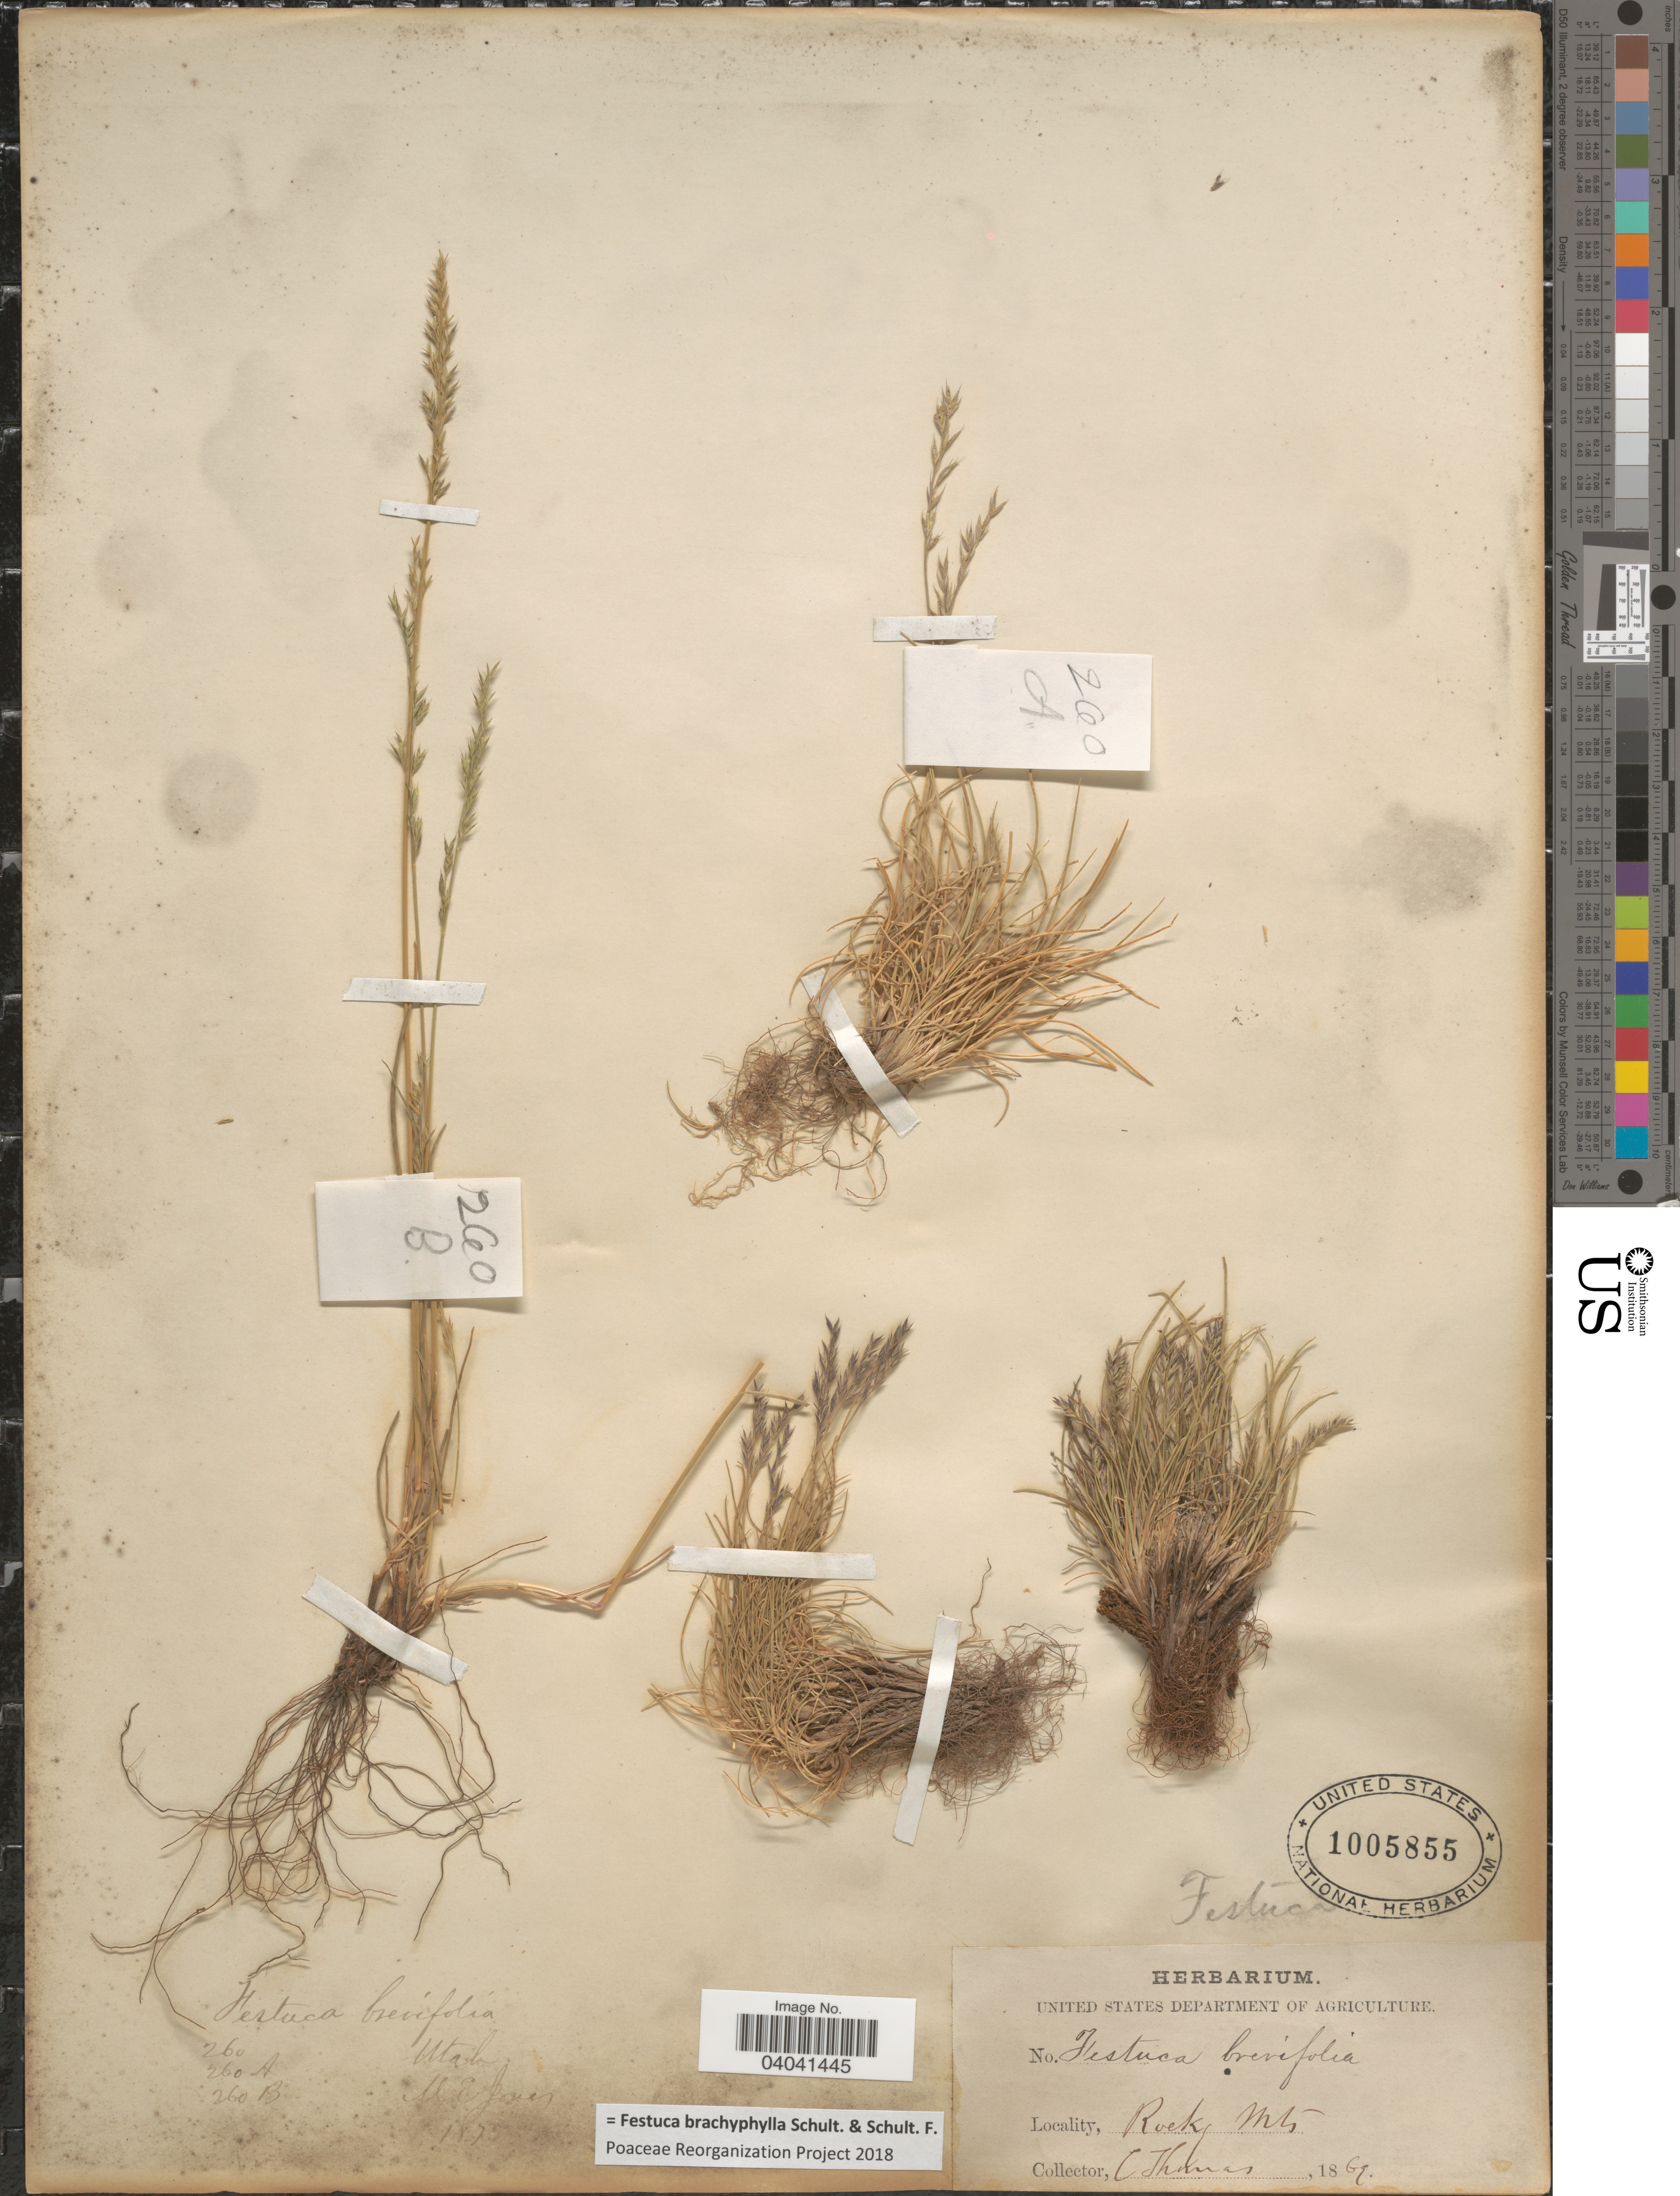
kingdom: Plantae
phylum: Tracheophyta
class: Liliopsida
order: Poales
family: Poaceae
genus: Festuca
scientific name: Festuca brachyphylla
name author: Schult. & Schult. f.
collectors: C. Thomas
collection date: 1869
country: United States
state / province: Utah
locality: Rocky Mts.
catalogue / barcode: US 1005855